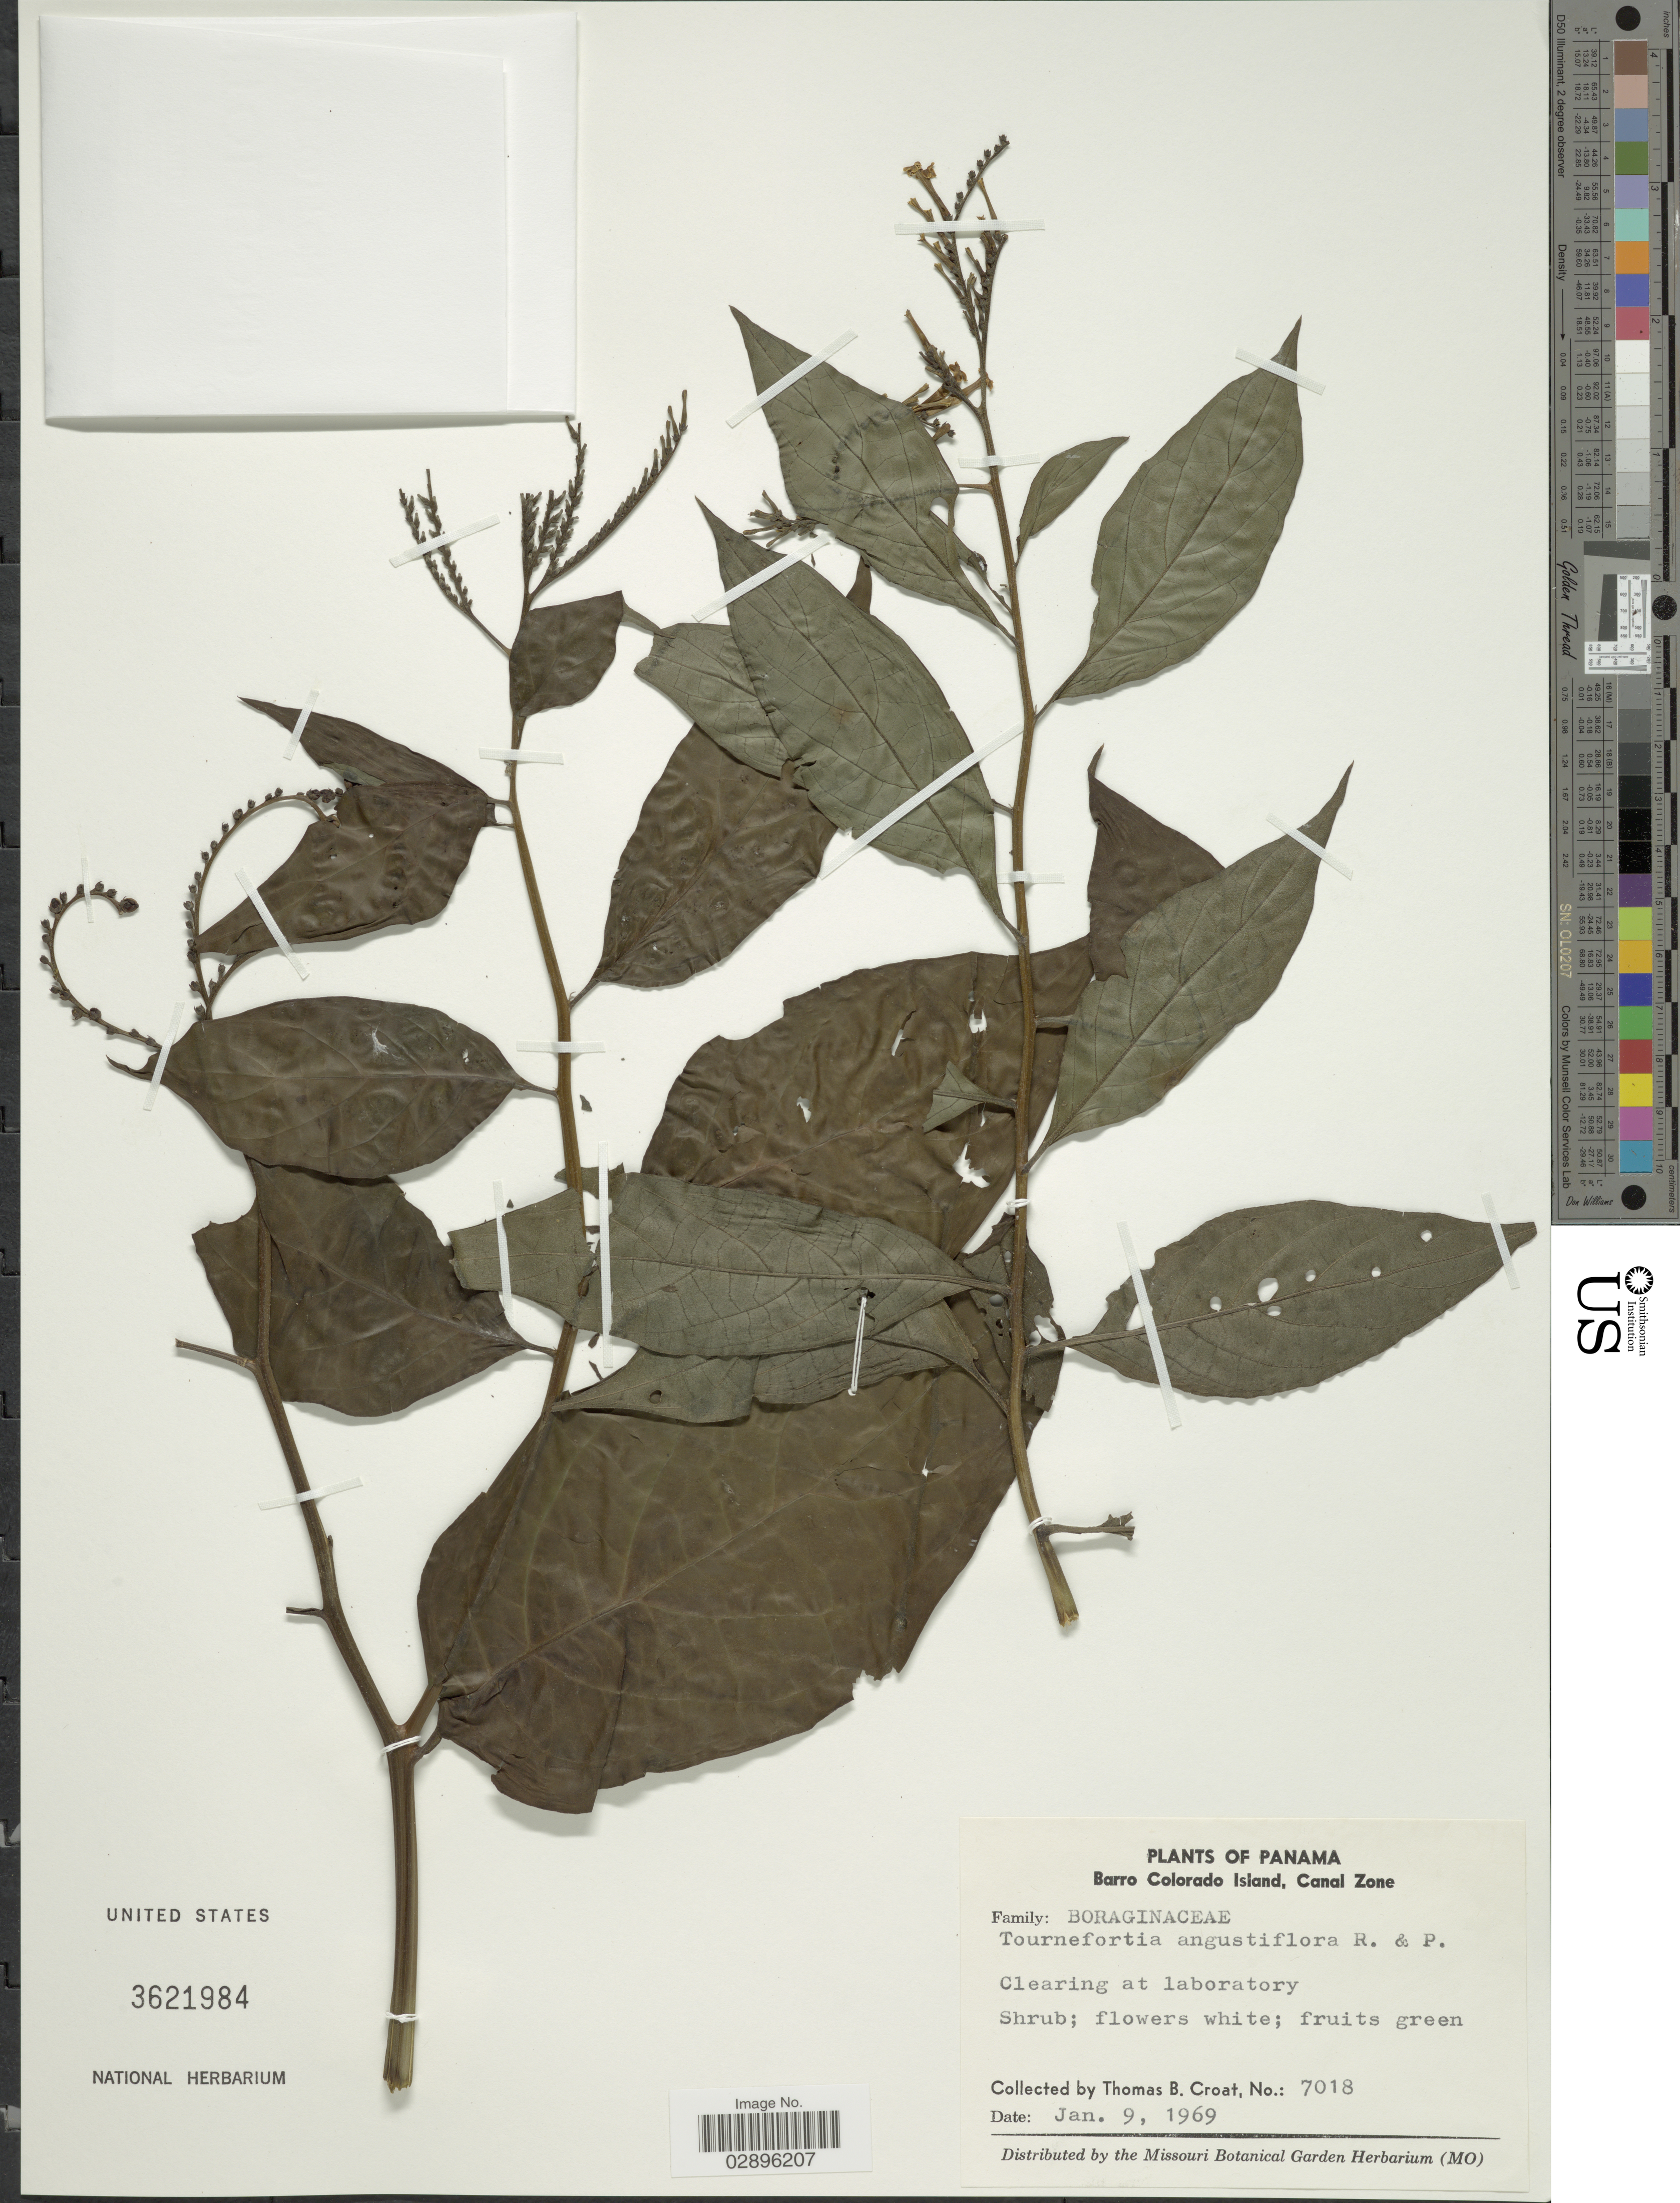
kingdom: Plantae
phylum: Tracheophyta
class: Magnoliopsida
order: Boraginales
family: Heliotropiaceae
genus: Tournefortia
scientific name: Tournefortia angustiflora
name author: Ruiz & Pav.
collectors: T. B. Croat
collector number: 7018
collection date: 1969-01-09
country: Panama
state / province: Panamá Oeste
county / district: Canal Zone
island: Barro Colorado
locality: Barro Colorado Island, Canal Zone.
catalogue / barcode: US 3621984